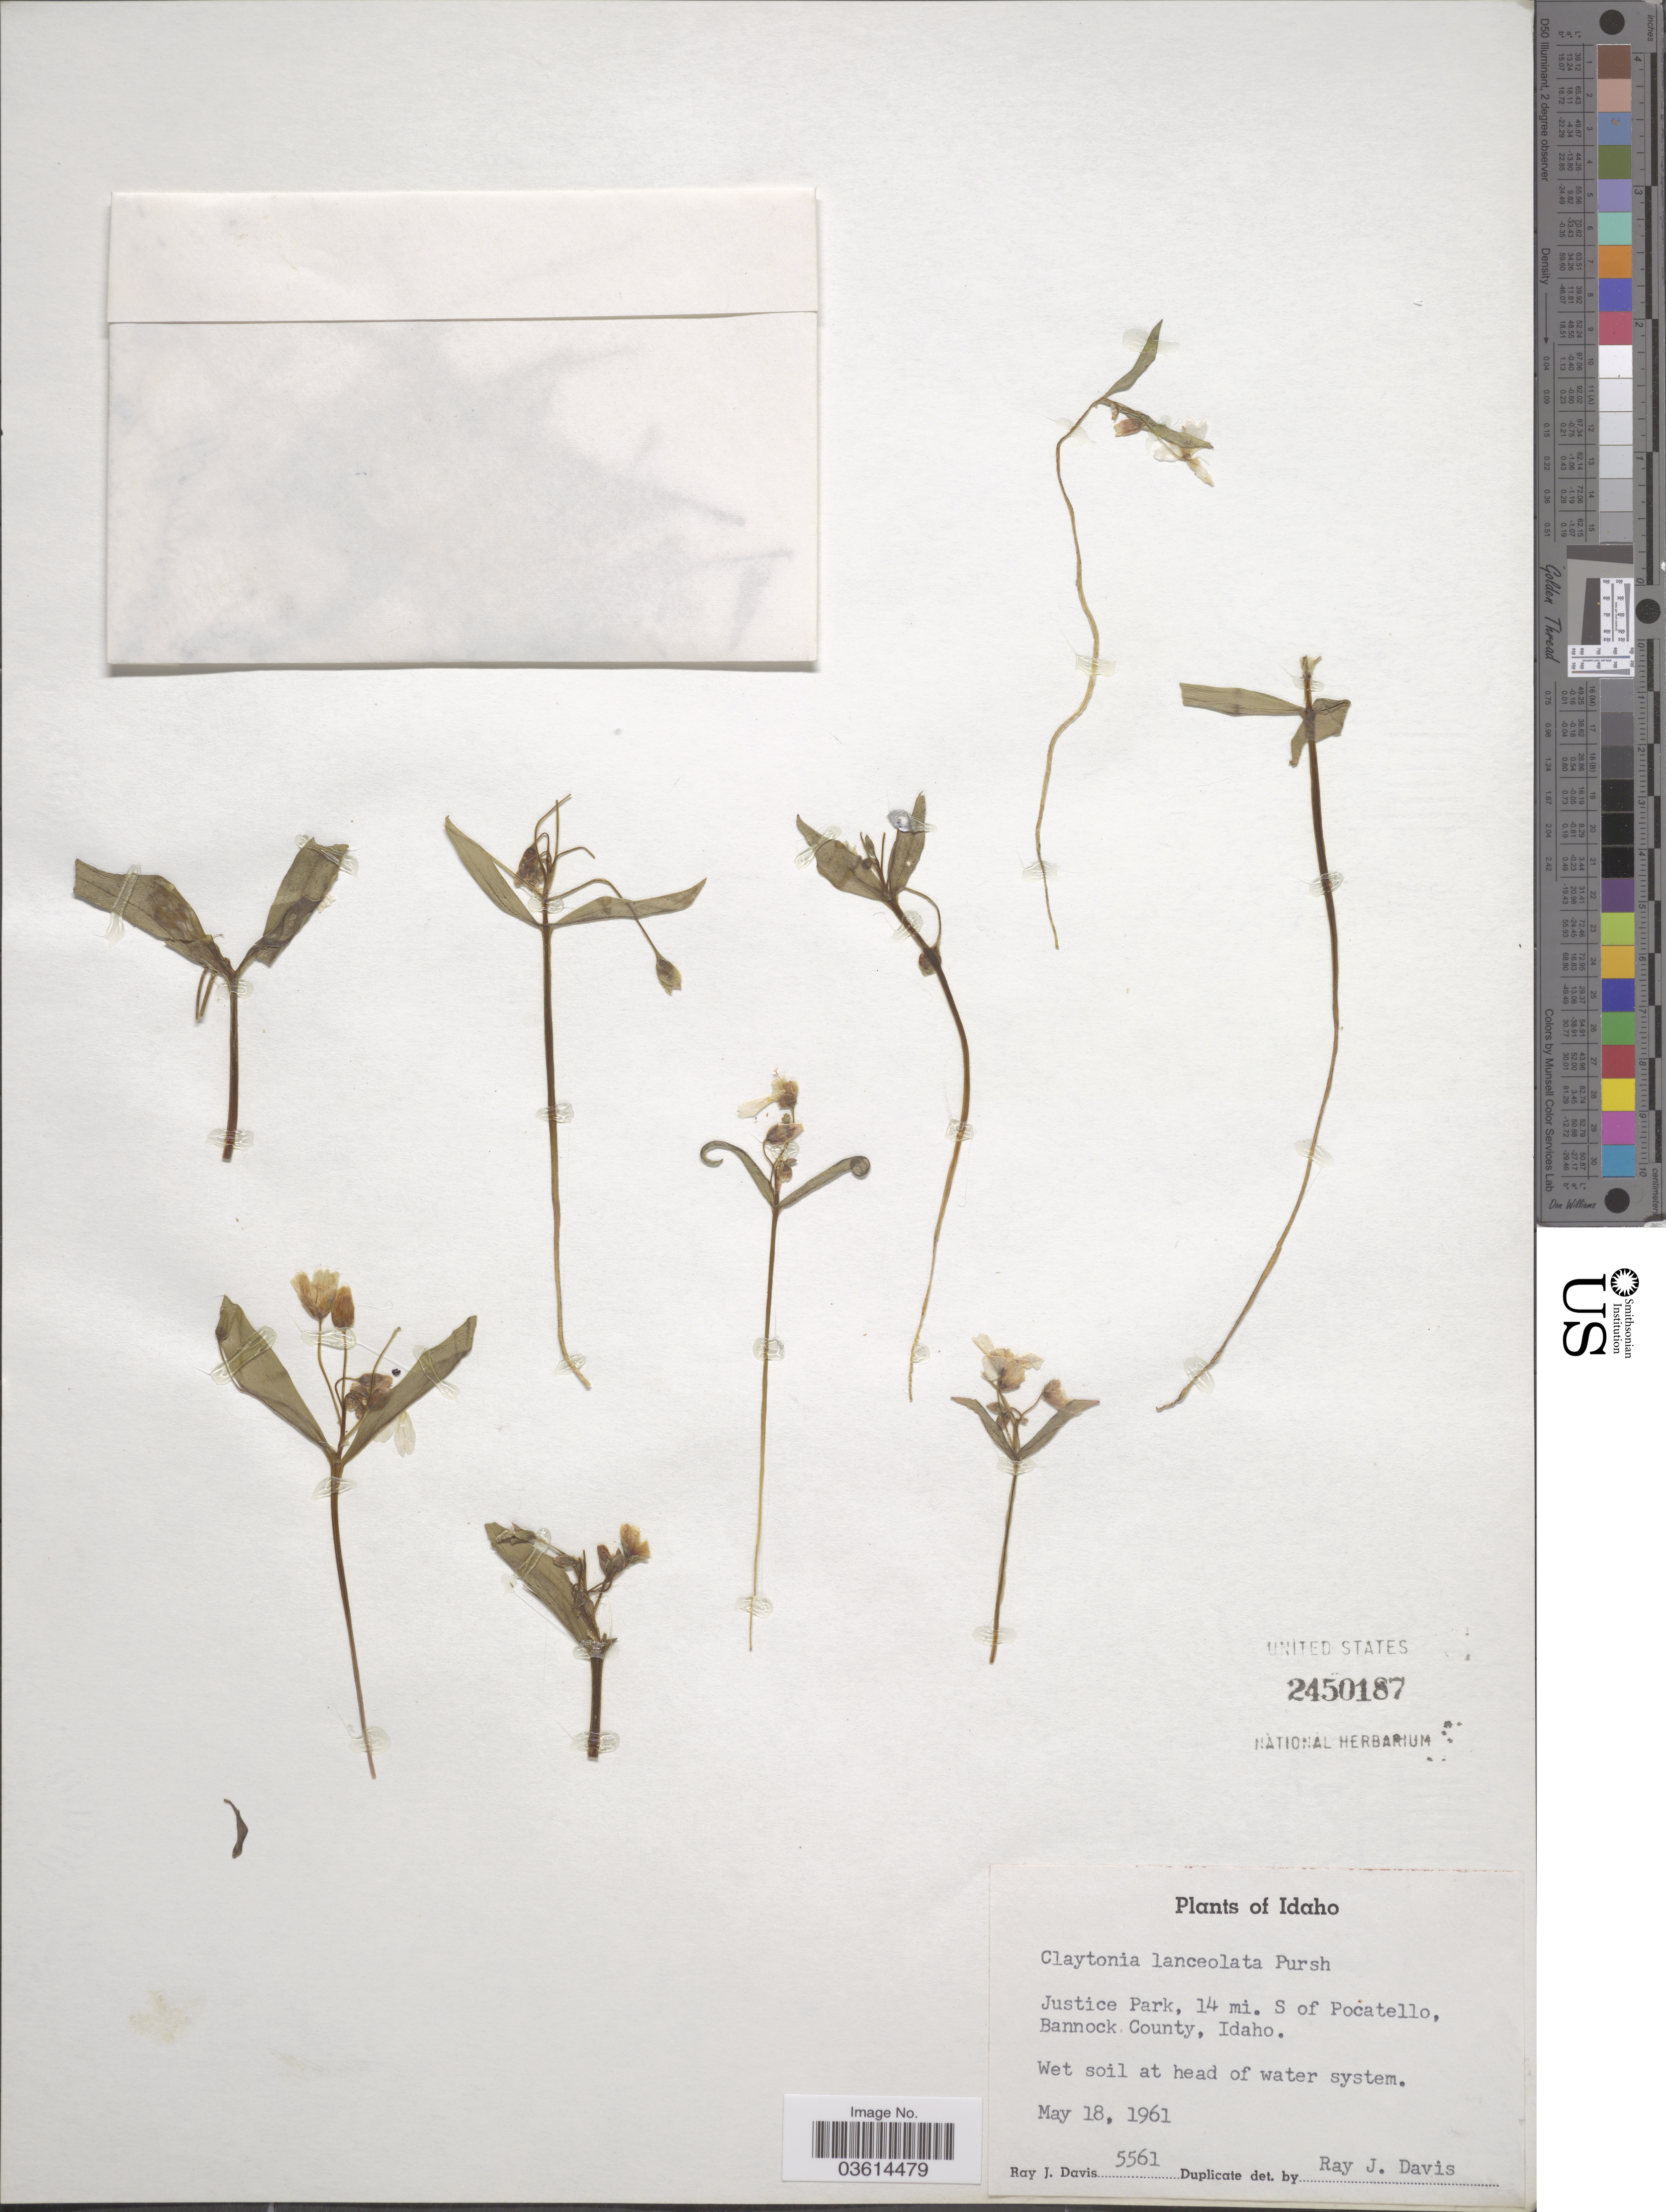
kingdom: Plantae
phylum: Tracheophyta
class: Magnoliopsida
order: Caryophyllales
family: Montiaceae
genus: Claytonia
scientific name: Claytonia lanceolata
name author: Pursh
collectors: R. Davis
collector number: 5561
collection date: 1961-05-18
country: United States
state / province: Idaho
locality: Justice Park, 14 mi. S of Pocatello, Bannock County.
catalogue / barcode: US 2450187